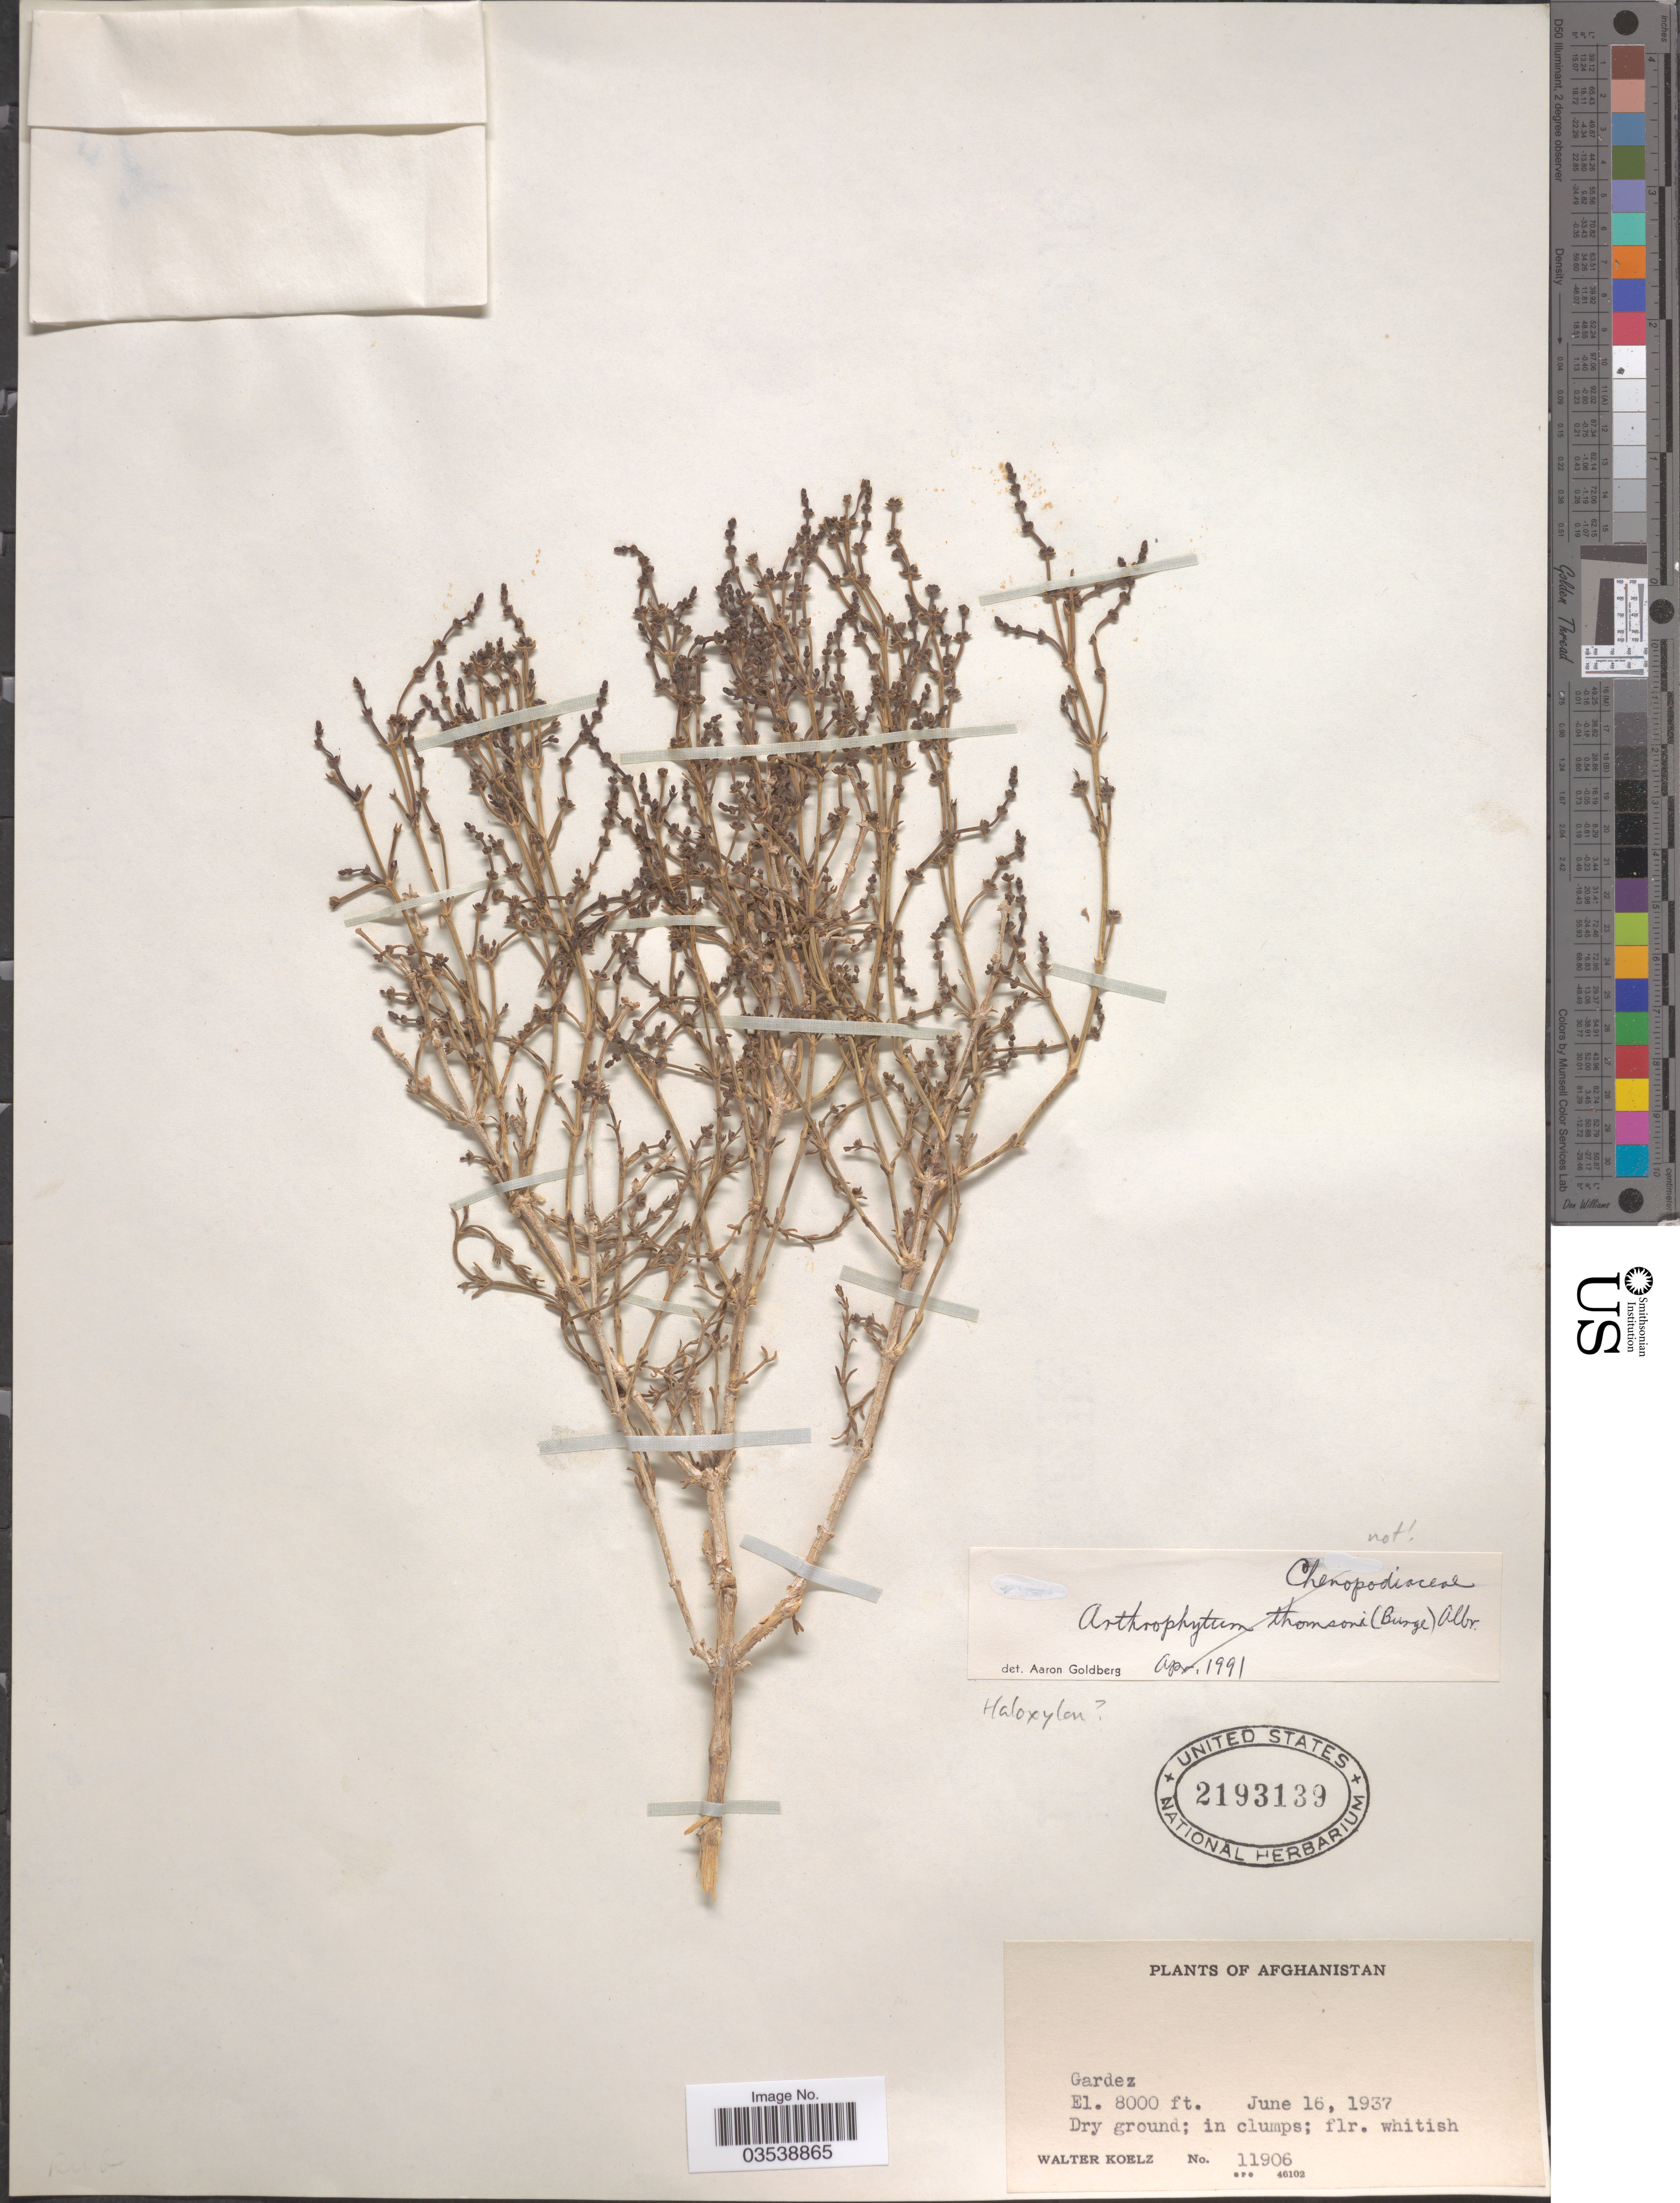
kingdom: Plantae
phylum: Tracheophyta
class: Magnoliopsida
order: Caryophyllales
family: Amaranthaceae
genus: Haloxylon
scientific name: Haloxylon sp.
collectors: W. N. Koelz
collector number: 11906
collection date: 1937-06-16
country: Afghanistan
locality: Gardez.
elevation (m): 2438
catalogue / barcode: US 2193139